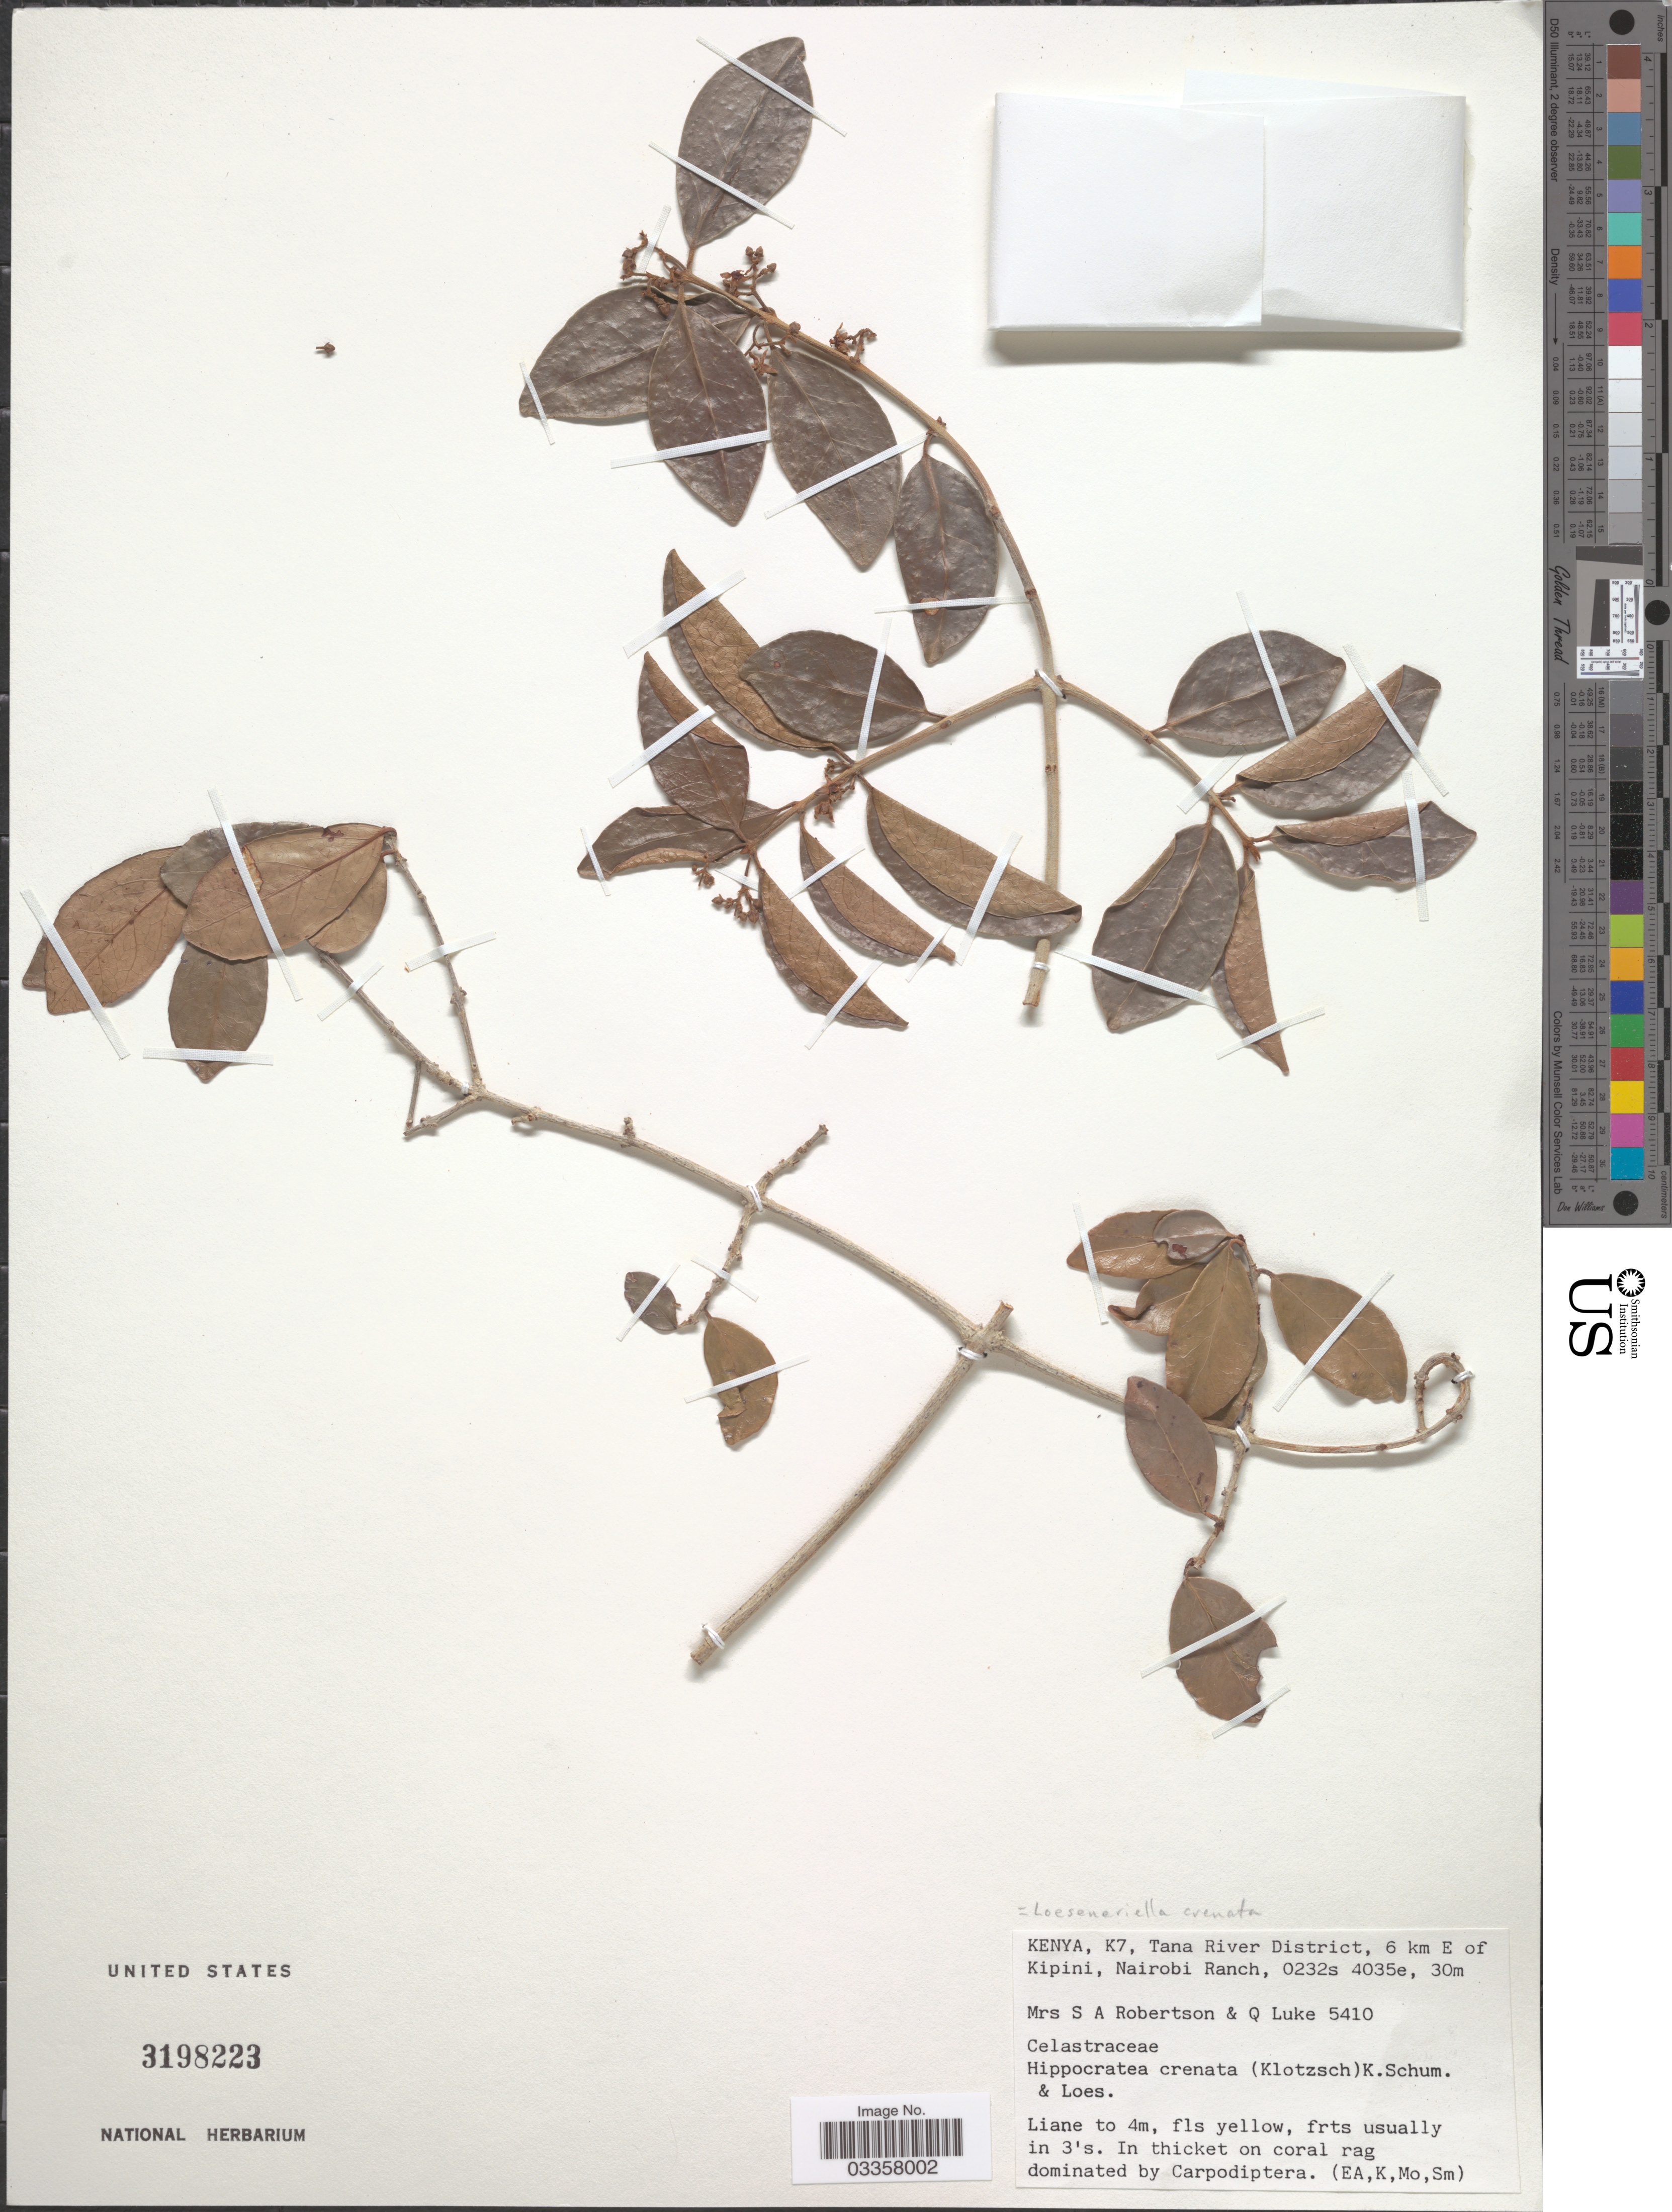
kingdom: Plantae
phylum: Tracheophyta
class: Magnoliopsida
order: Celastrales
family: Celastraceae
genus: Loeseneriella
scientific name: Loeseneriella crenata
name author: (Klotzsch) R. Wilczek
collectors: S. Robertson & Q. Luke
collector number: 5410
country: Kenya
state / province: Tana River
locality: K7, Tana River District, 6 km E of Kipini, Nairobi Ranch.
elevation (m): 30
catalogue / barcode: US 3198223